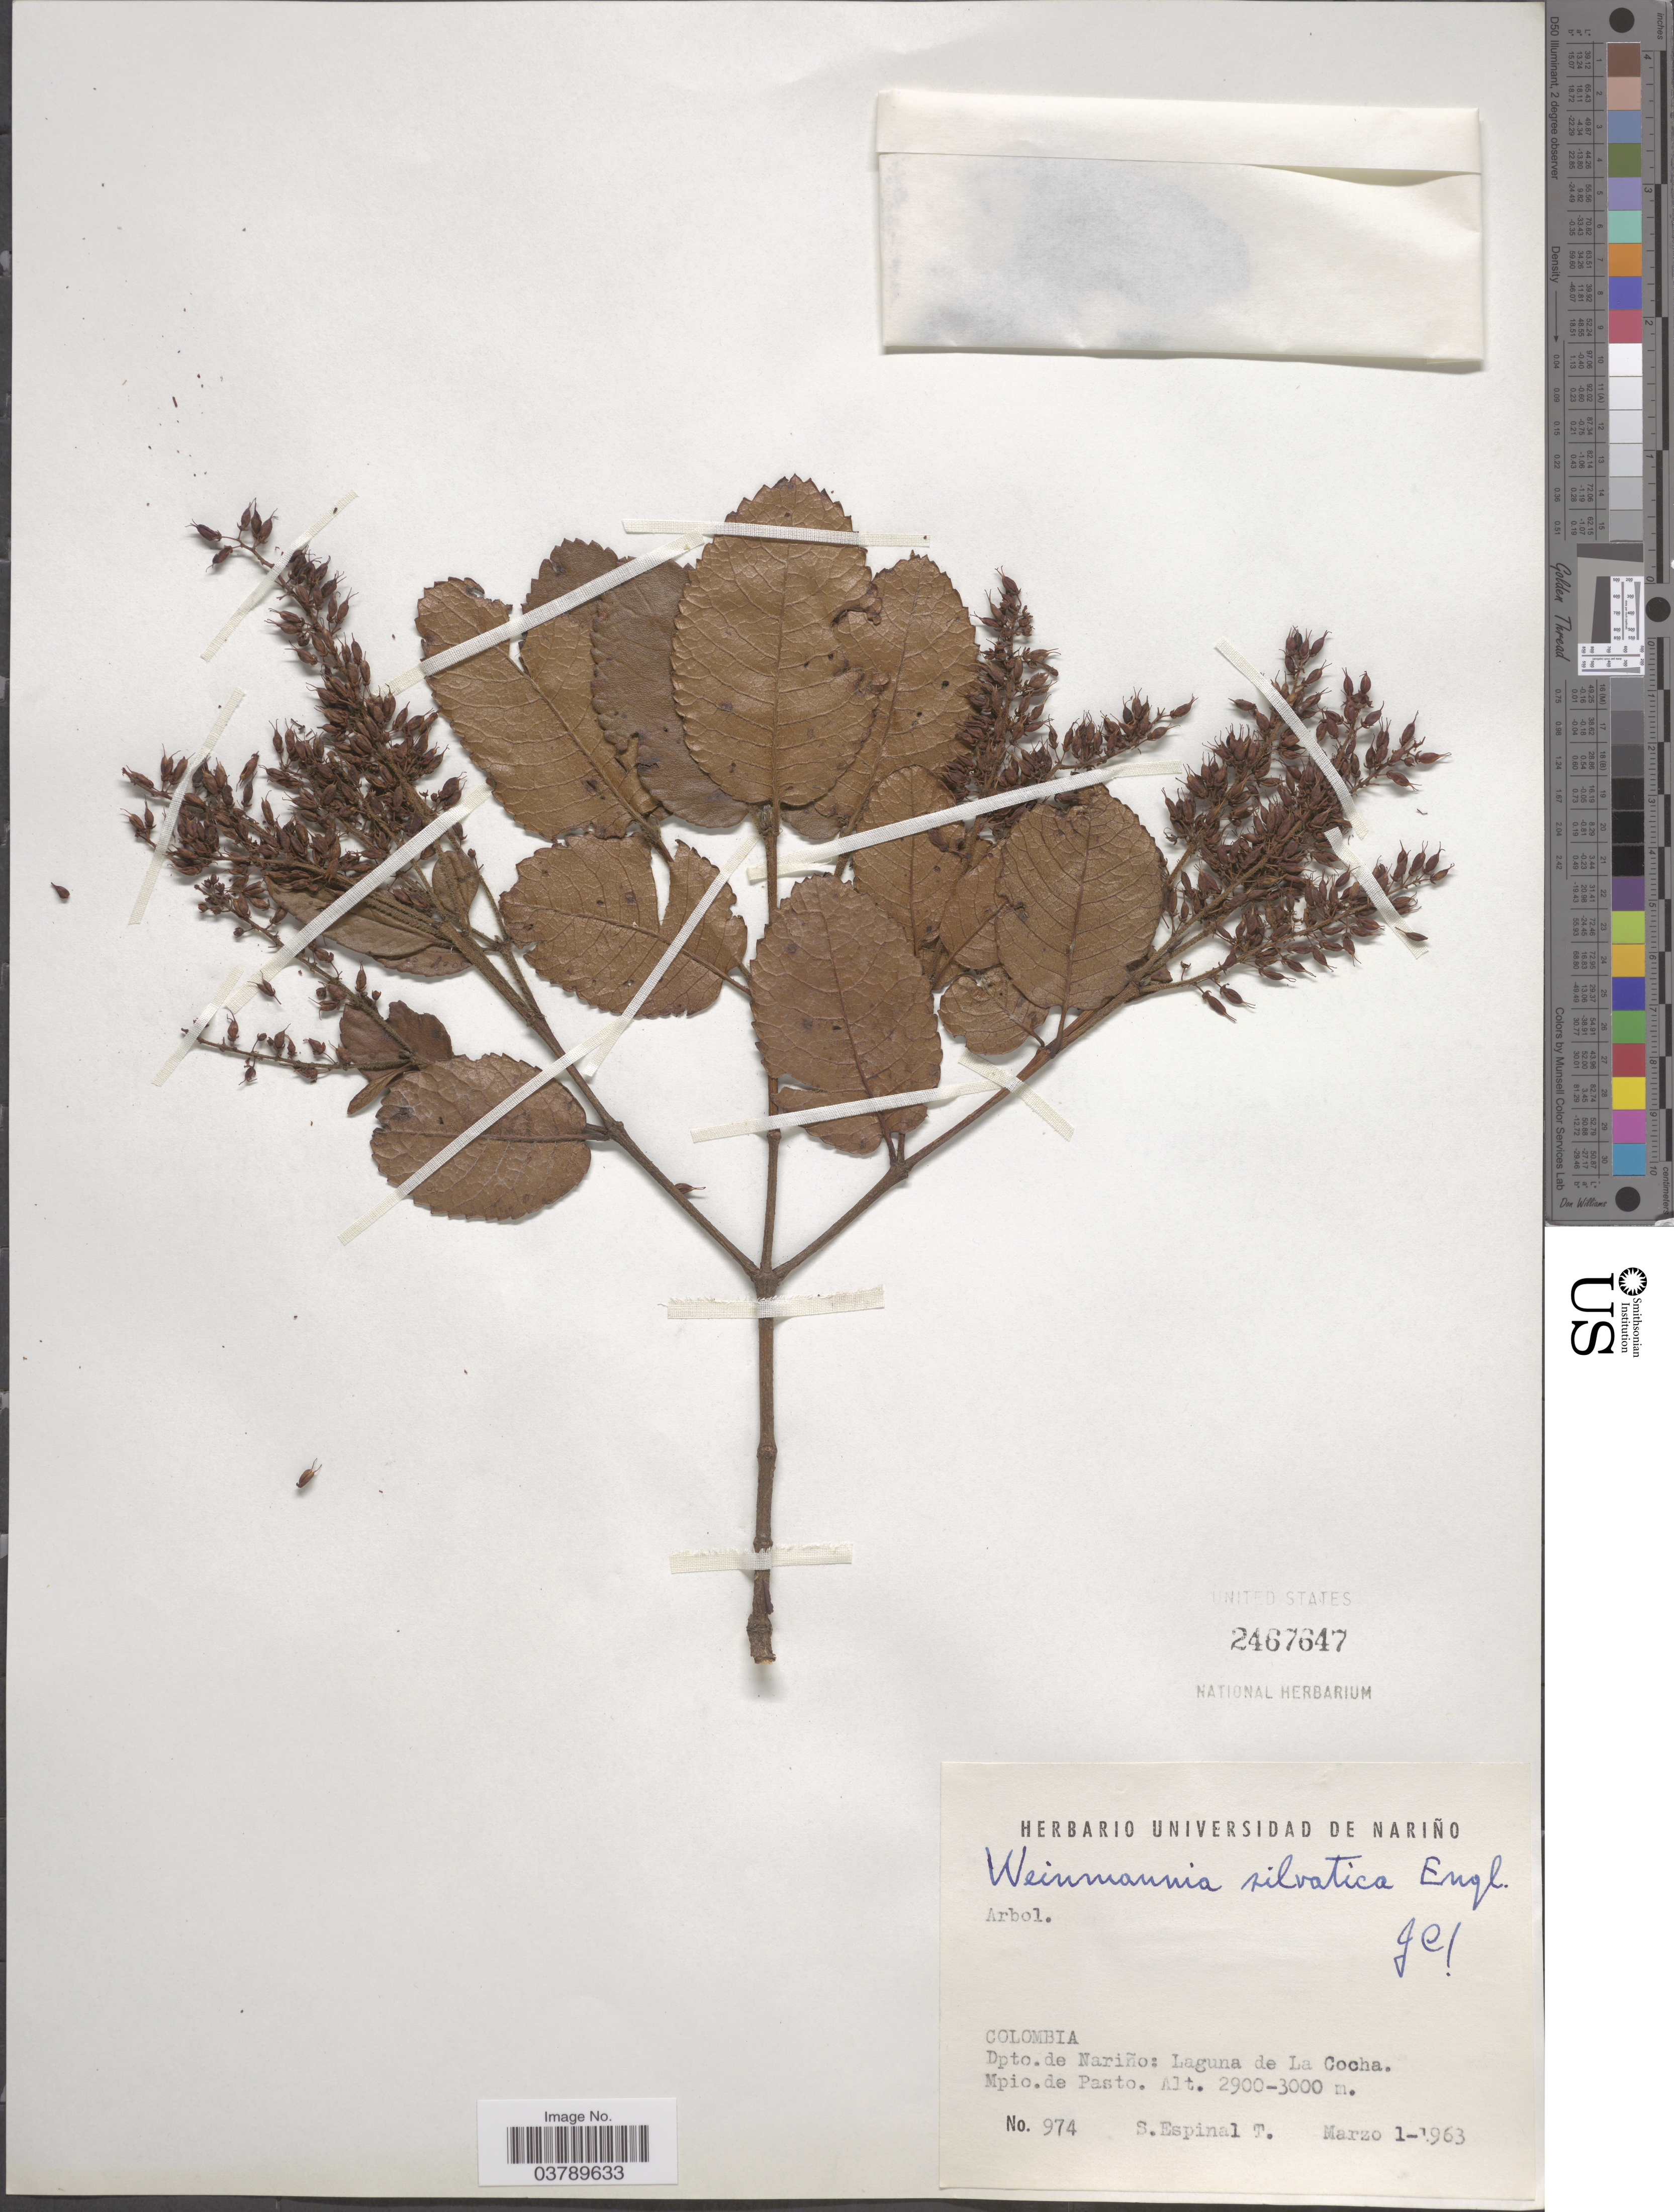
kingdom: Plantae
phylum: Tracheophyta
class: Magnoliopsida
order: Oxalidales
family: Cunoniaceae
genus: Weinmannia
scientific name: Weinmannia rollottii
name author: Killip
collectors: S. Espinal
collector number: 974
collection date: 1963-03-01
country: Colombia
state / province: Nariño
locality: Dpto. de Nariño: Laguna de La Cocha. Mpio. de Pasto.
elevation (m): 2900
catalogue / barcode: US 2467647